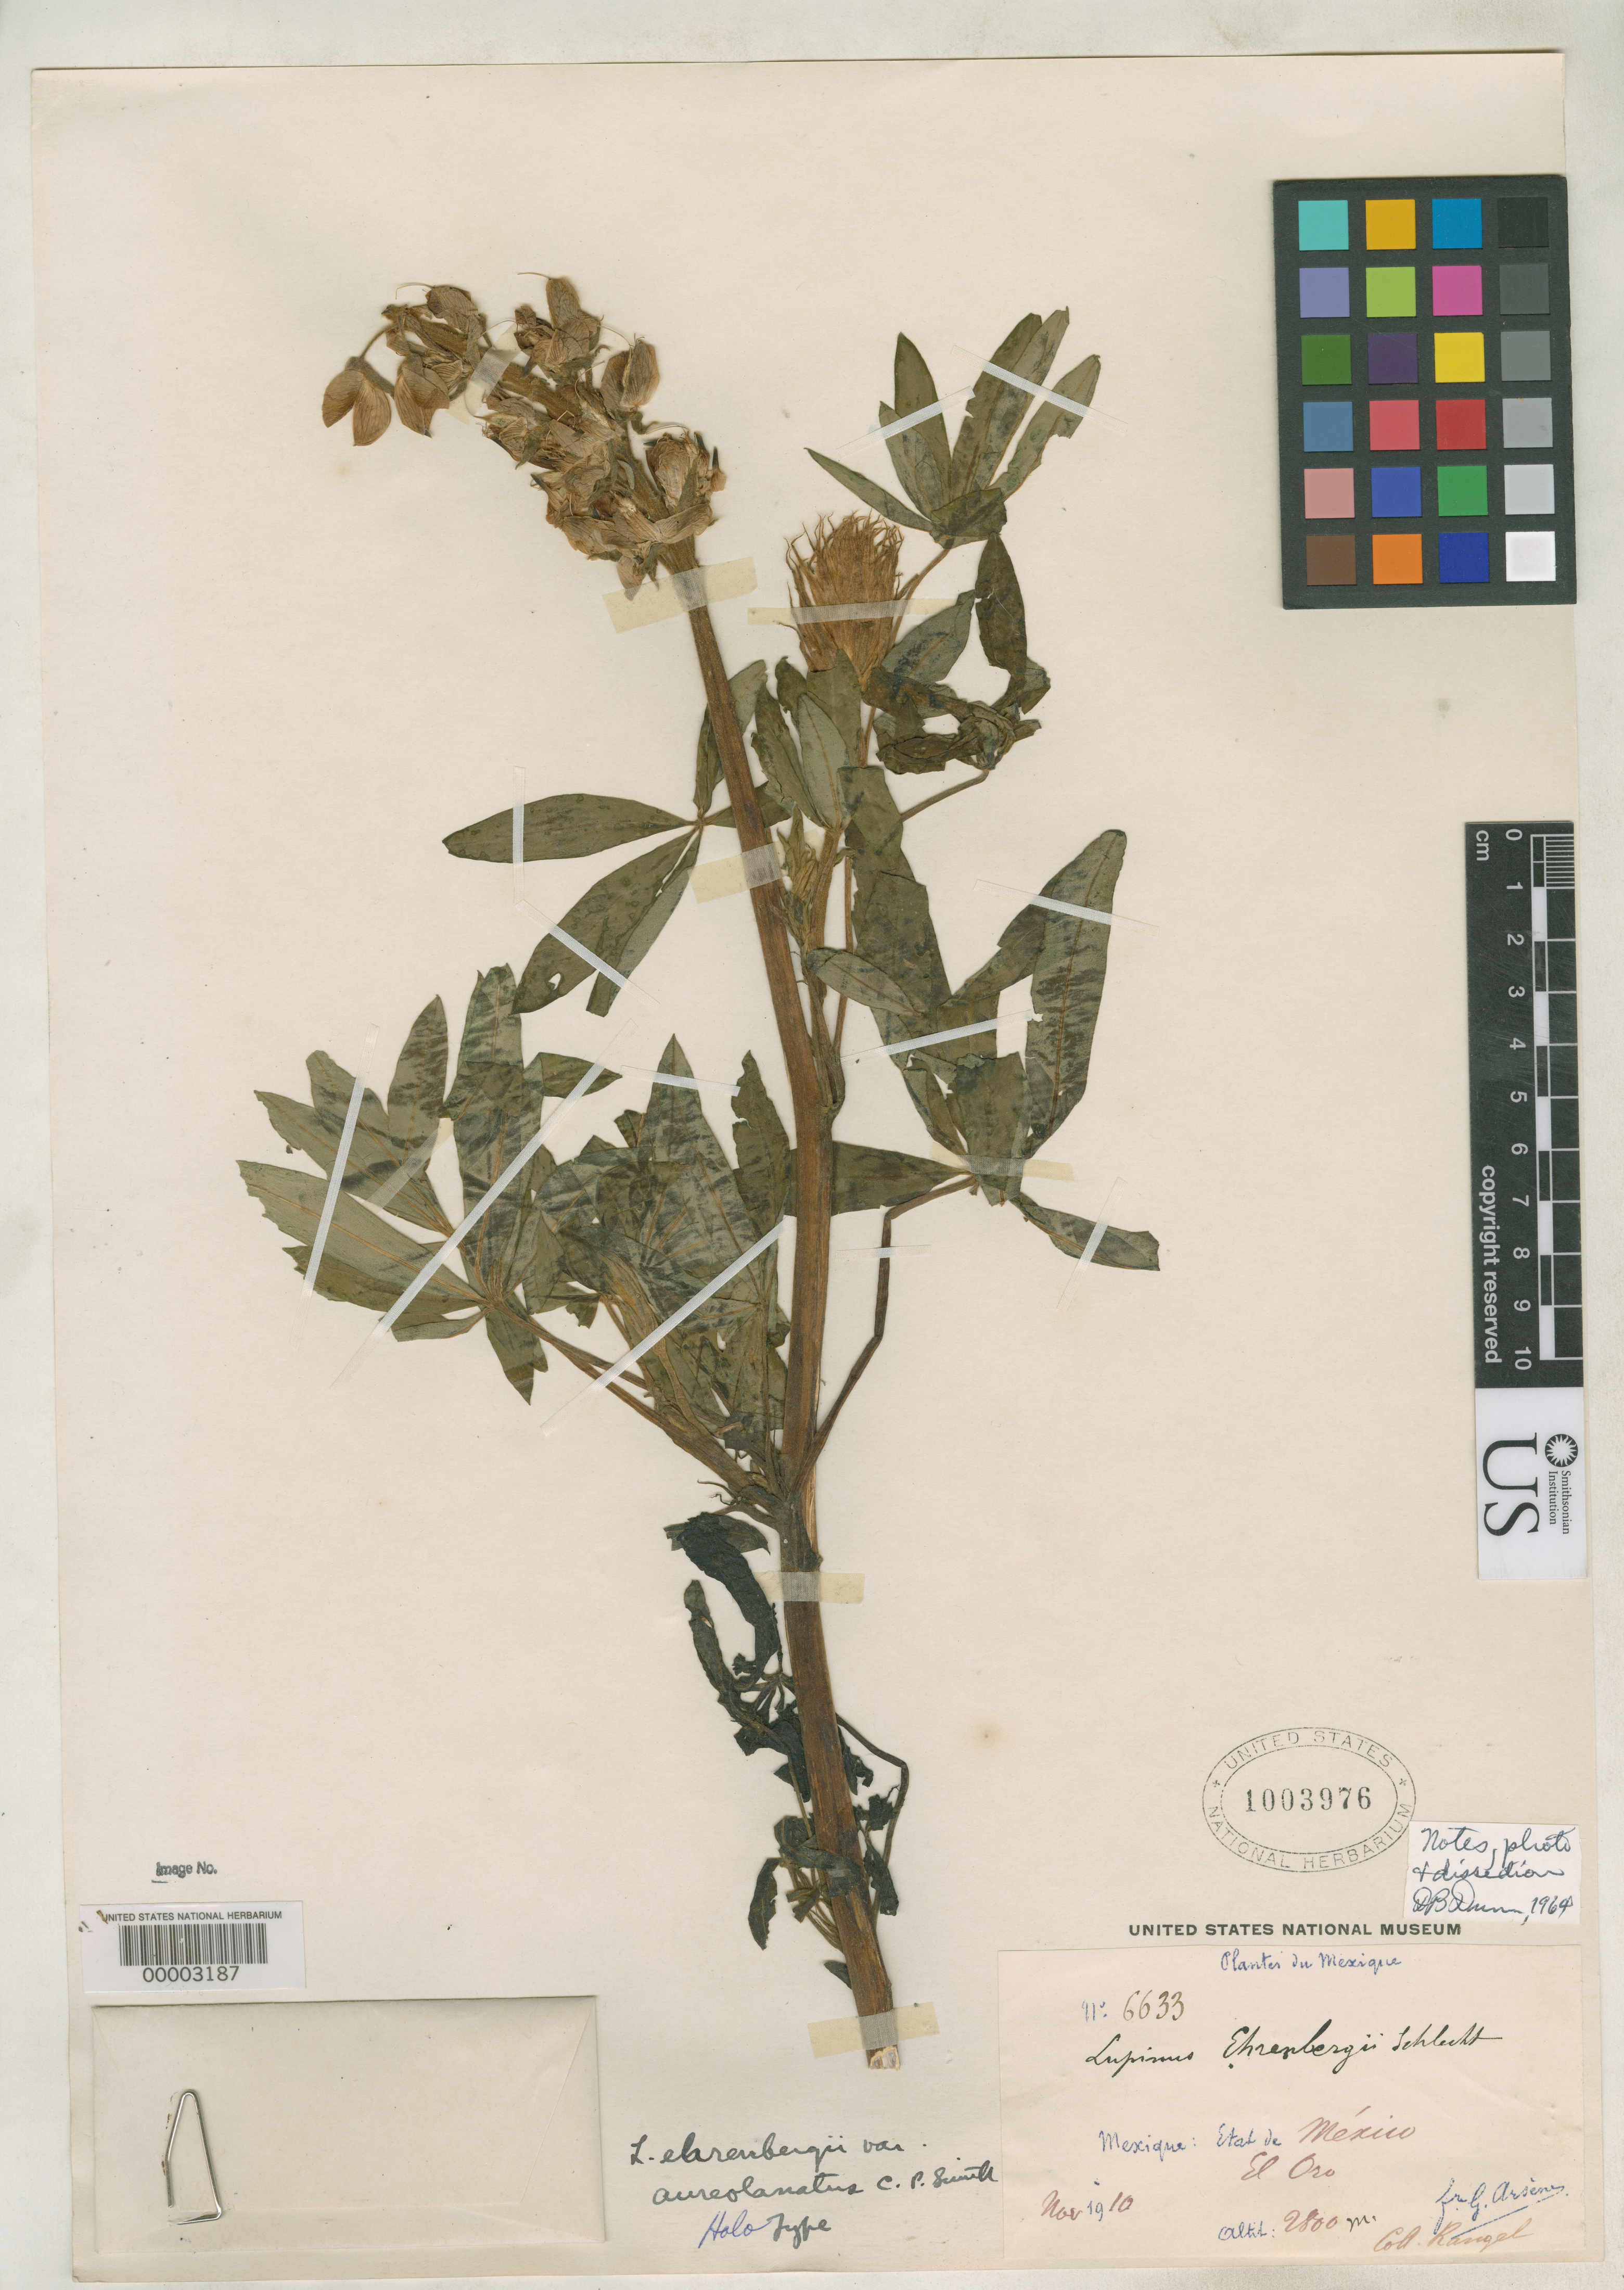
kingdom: Plantae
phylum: Tracheophyta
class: Magnoliopsida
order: Fabales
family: Fabaceae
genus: Lupinus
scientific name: Lupinus ehrenbergii var. aureolanatus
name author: C.P. Sm.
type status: Holotype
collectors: -- Rangel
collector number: Arsene 6633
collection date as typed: Nov 1910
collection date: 1910-11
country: Mexico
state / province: México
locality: El Oro.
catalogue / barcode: US 1003976